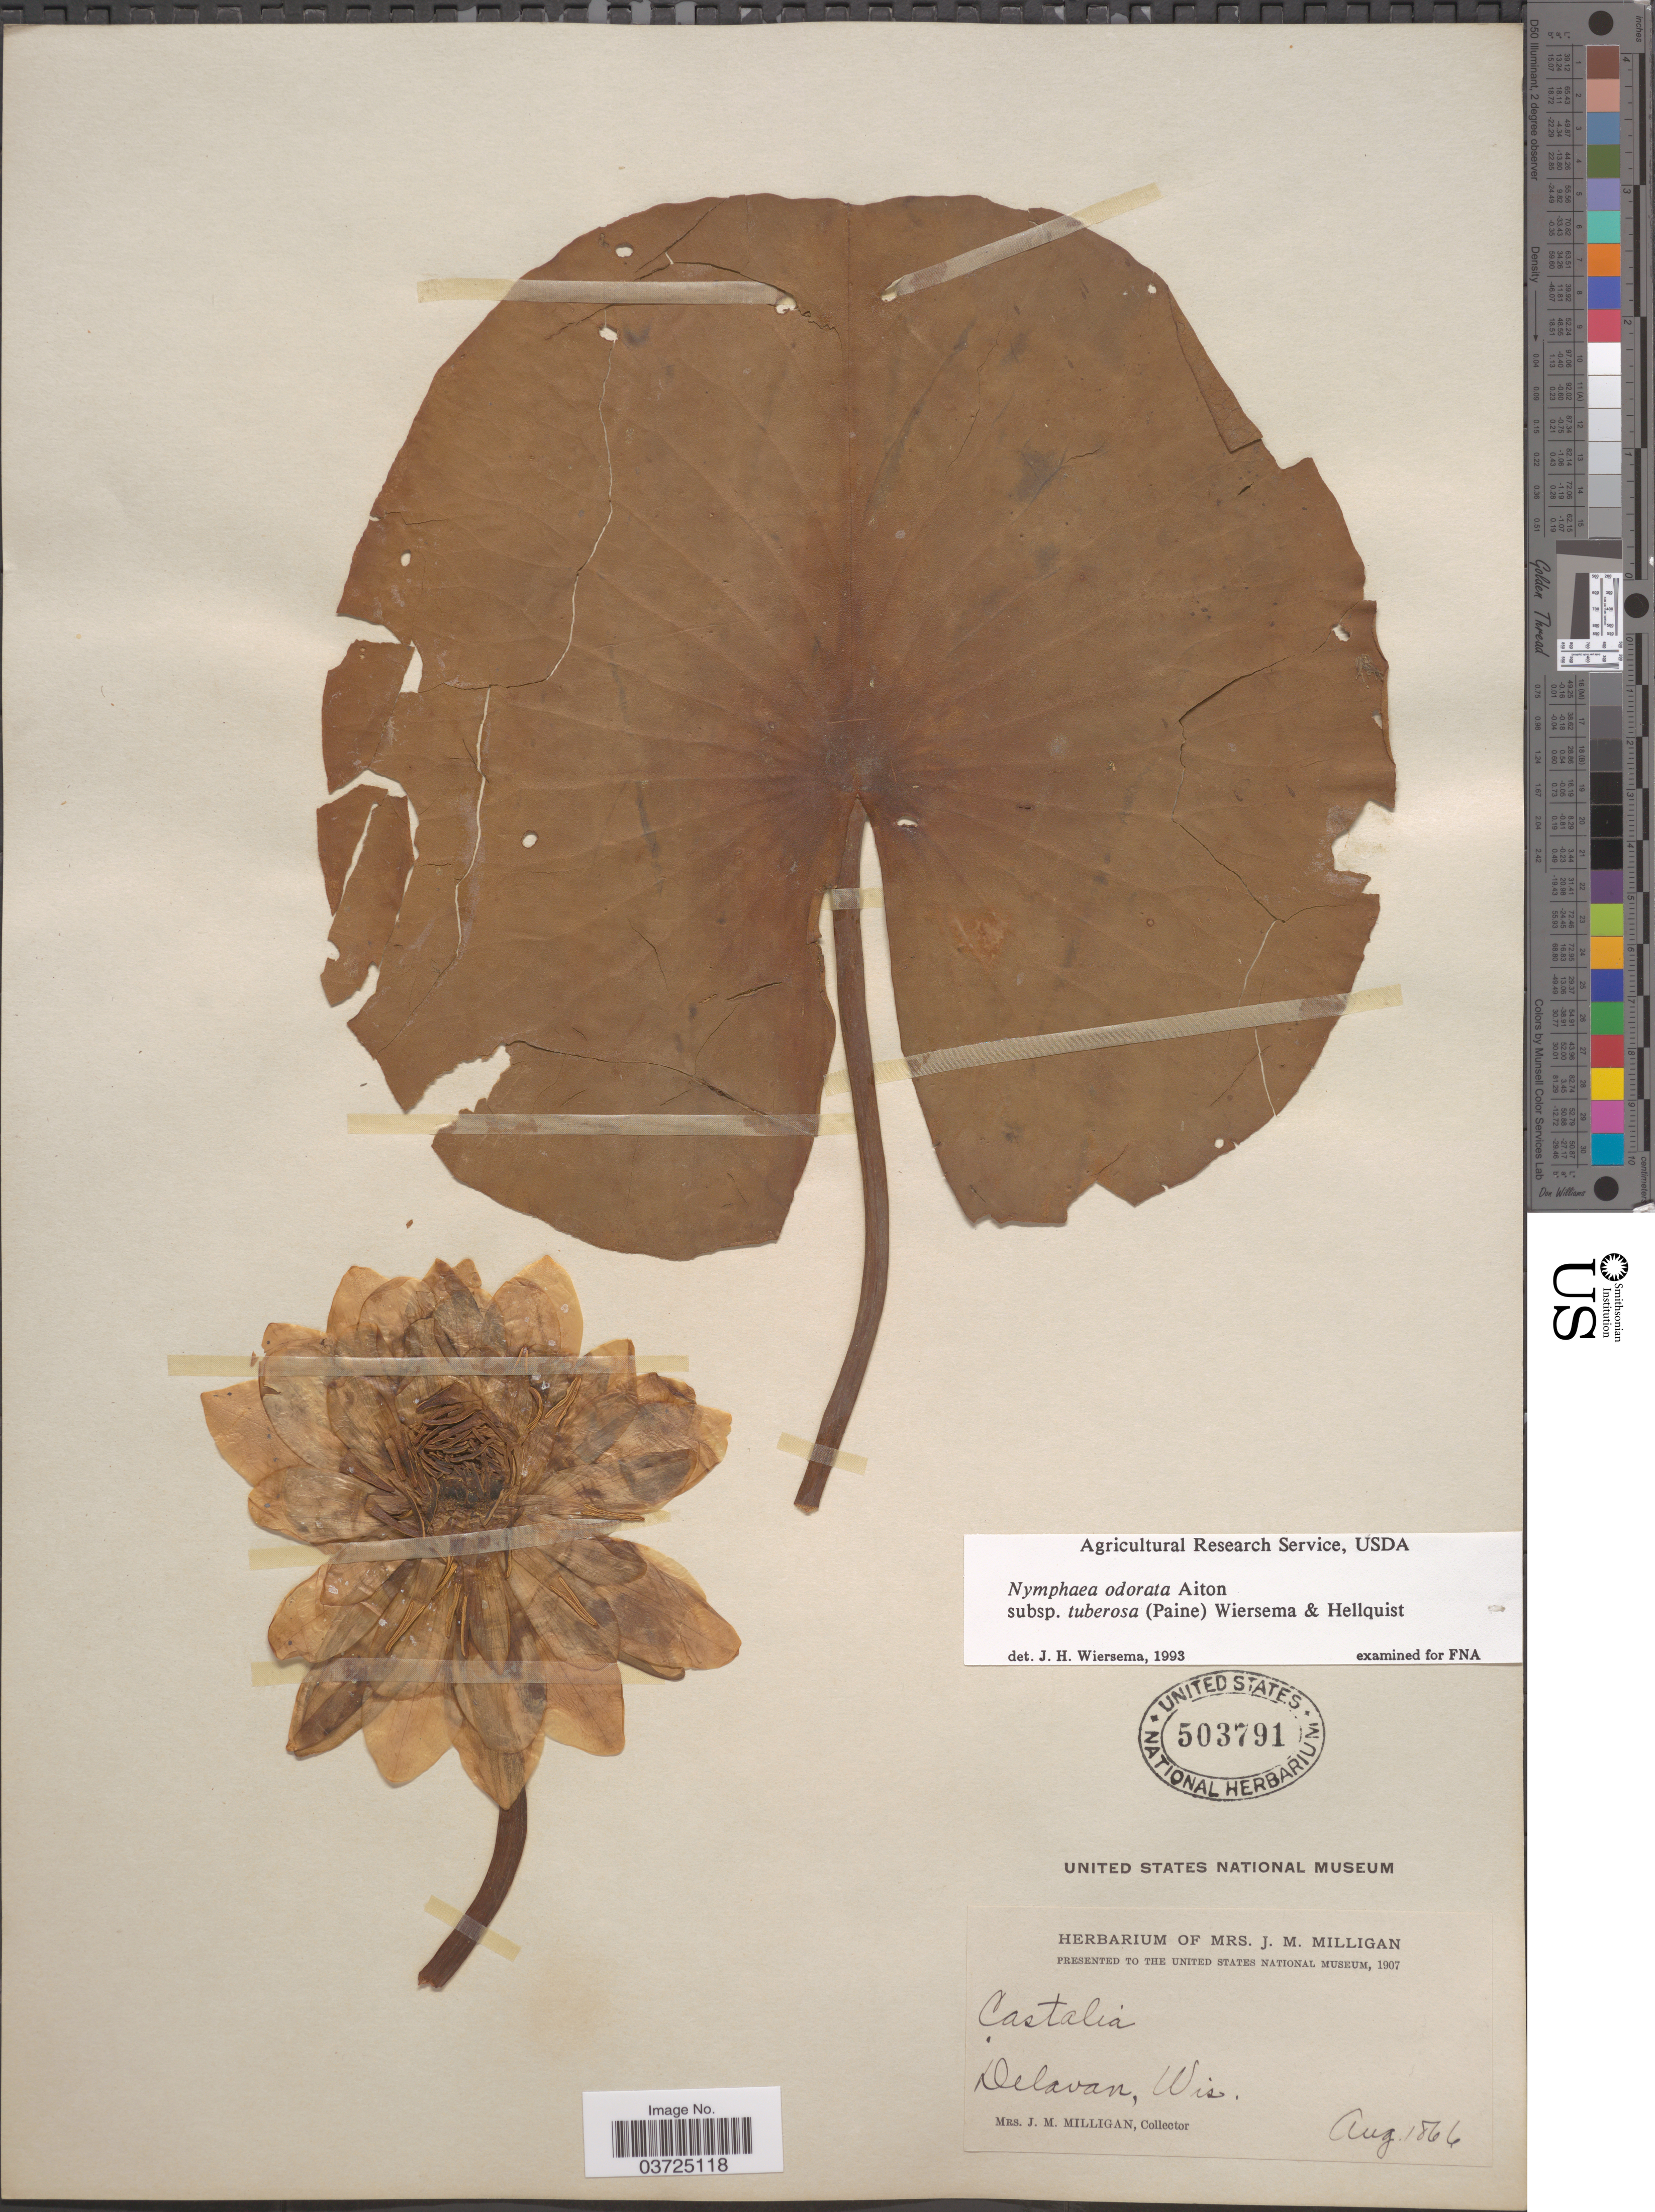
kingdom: Plantae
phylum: Tracheophyta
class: Magnoliopsida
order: Nymphaeales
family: Nymphaeaceae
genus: Nymphaea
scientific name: Nymphaea odorata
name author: Aiton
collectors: J. Milligan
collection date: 1866-08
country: United States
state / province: Wisconsin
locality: Delavan.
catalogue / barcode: US 503791